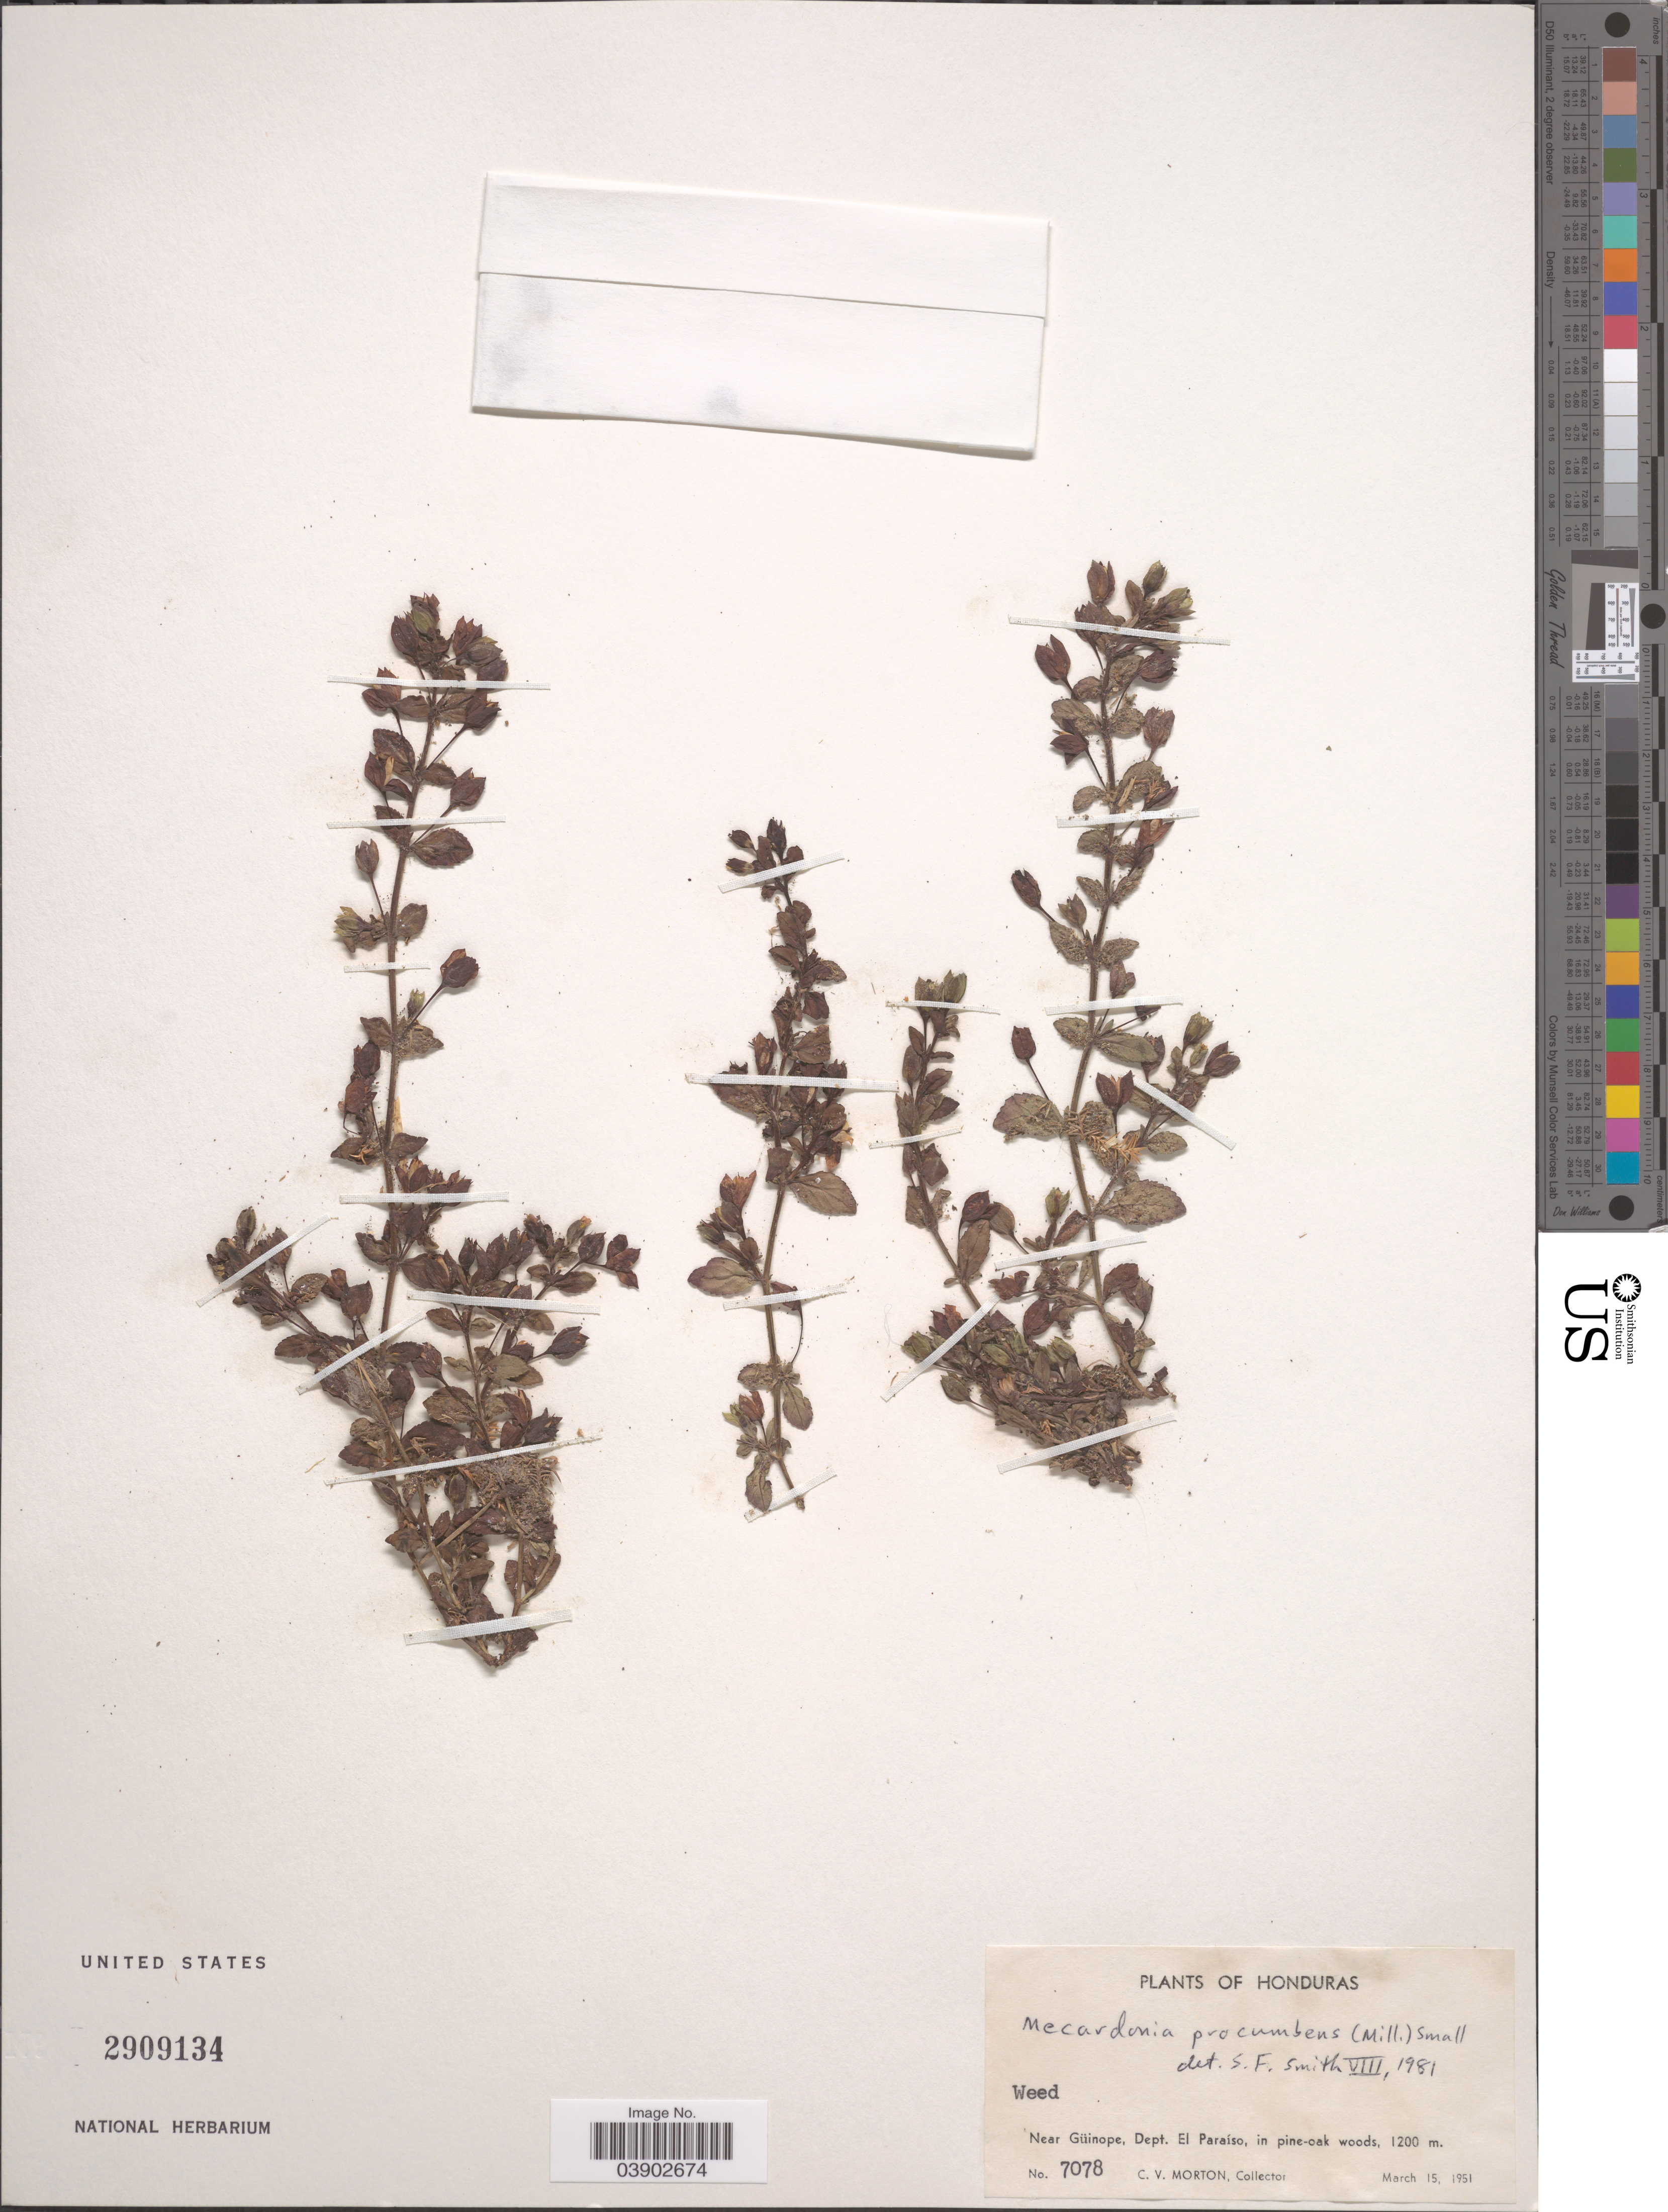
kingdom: Plantae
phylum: Tracheophyta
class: Magnoliopsida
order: Lamiales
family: Plantaginaceae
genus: Mecardonia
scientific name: Mecardonia procumbens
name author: (Mill.) Small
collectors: C. V. Morton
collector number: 7078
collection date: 1951-03-15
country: Honduras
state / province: El Paraiso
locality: Near Güinope, Dept. El Paraíso.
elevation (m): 1200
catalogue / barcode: US 2909134